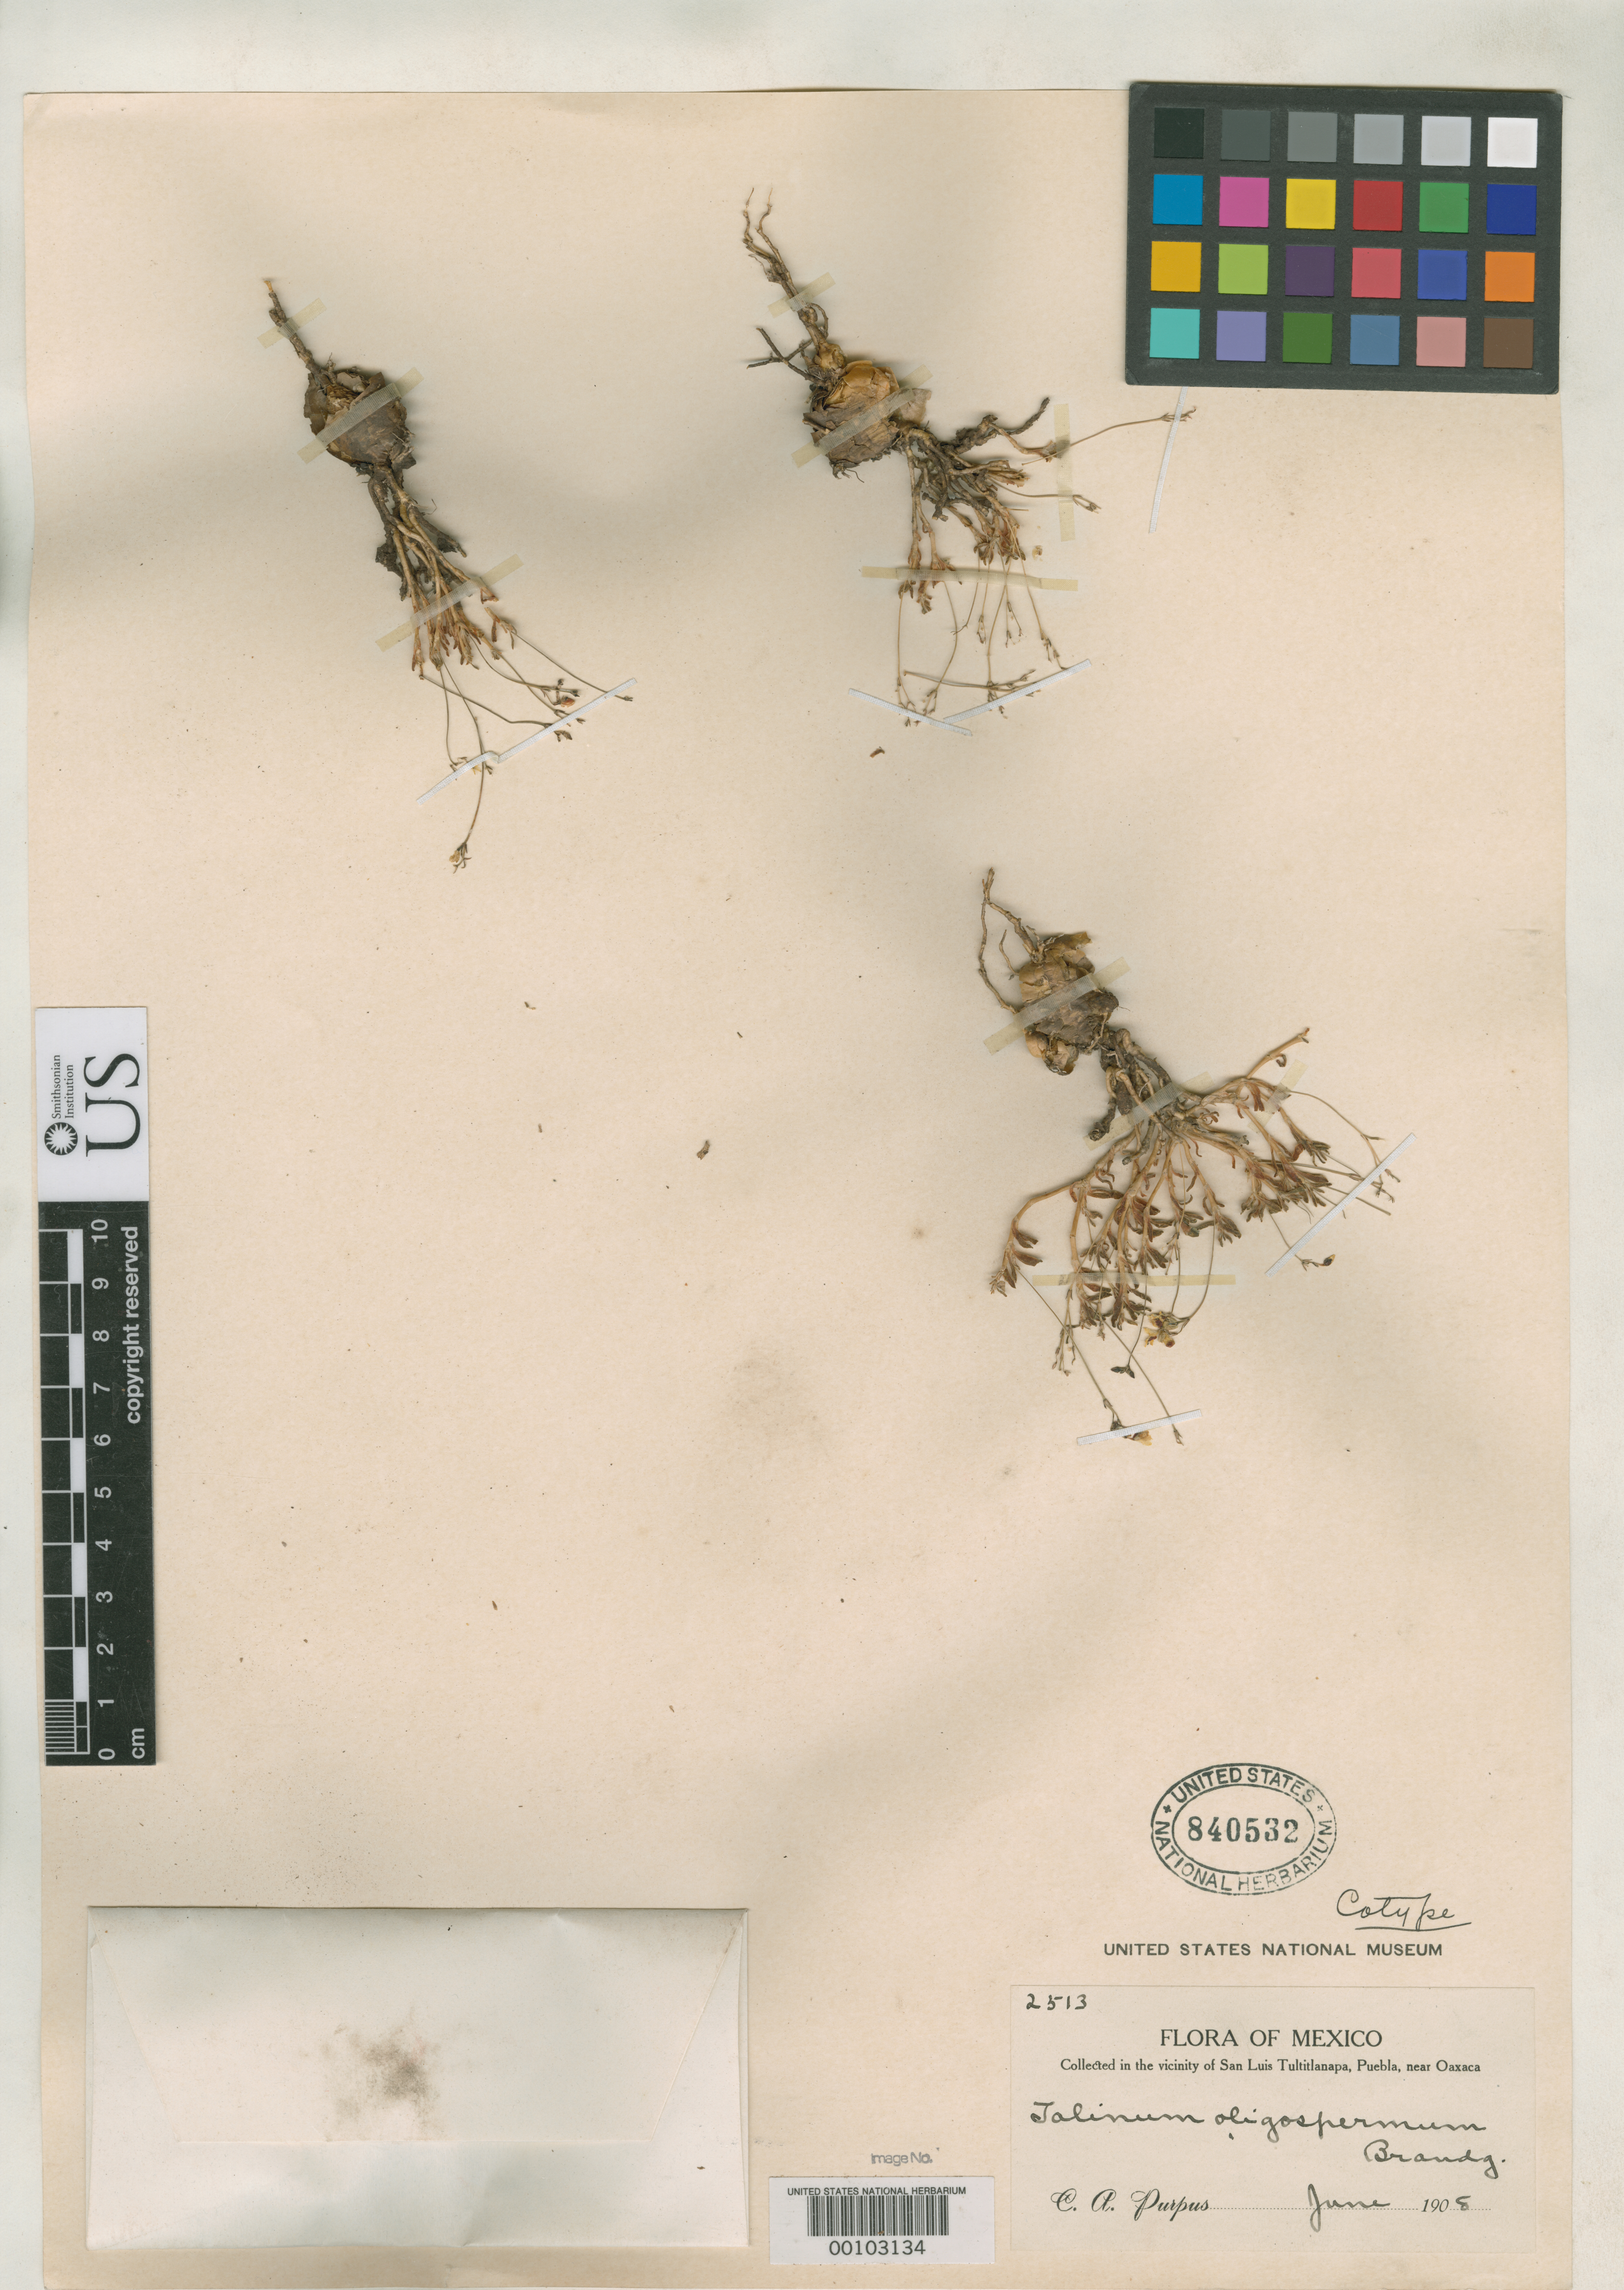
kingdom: Plantae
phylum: Tracheophyta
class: Magnoliopsida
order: Caryophyllales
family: Talinaceae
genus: Talinum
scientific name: Talinum oligospermum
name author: Brandegee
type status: Isotype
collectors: C. A. Purpus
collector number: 2513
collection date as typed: Jun 1908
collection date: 1908-06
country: Mexico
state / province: Puebla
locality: On Cerro de la Yerba.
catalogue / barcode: US 840532